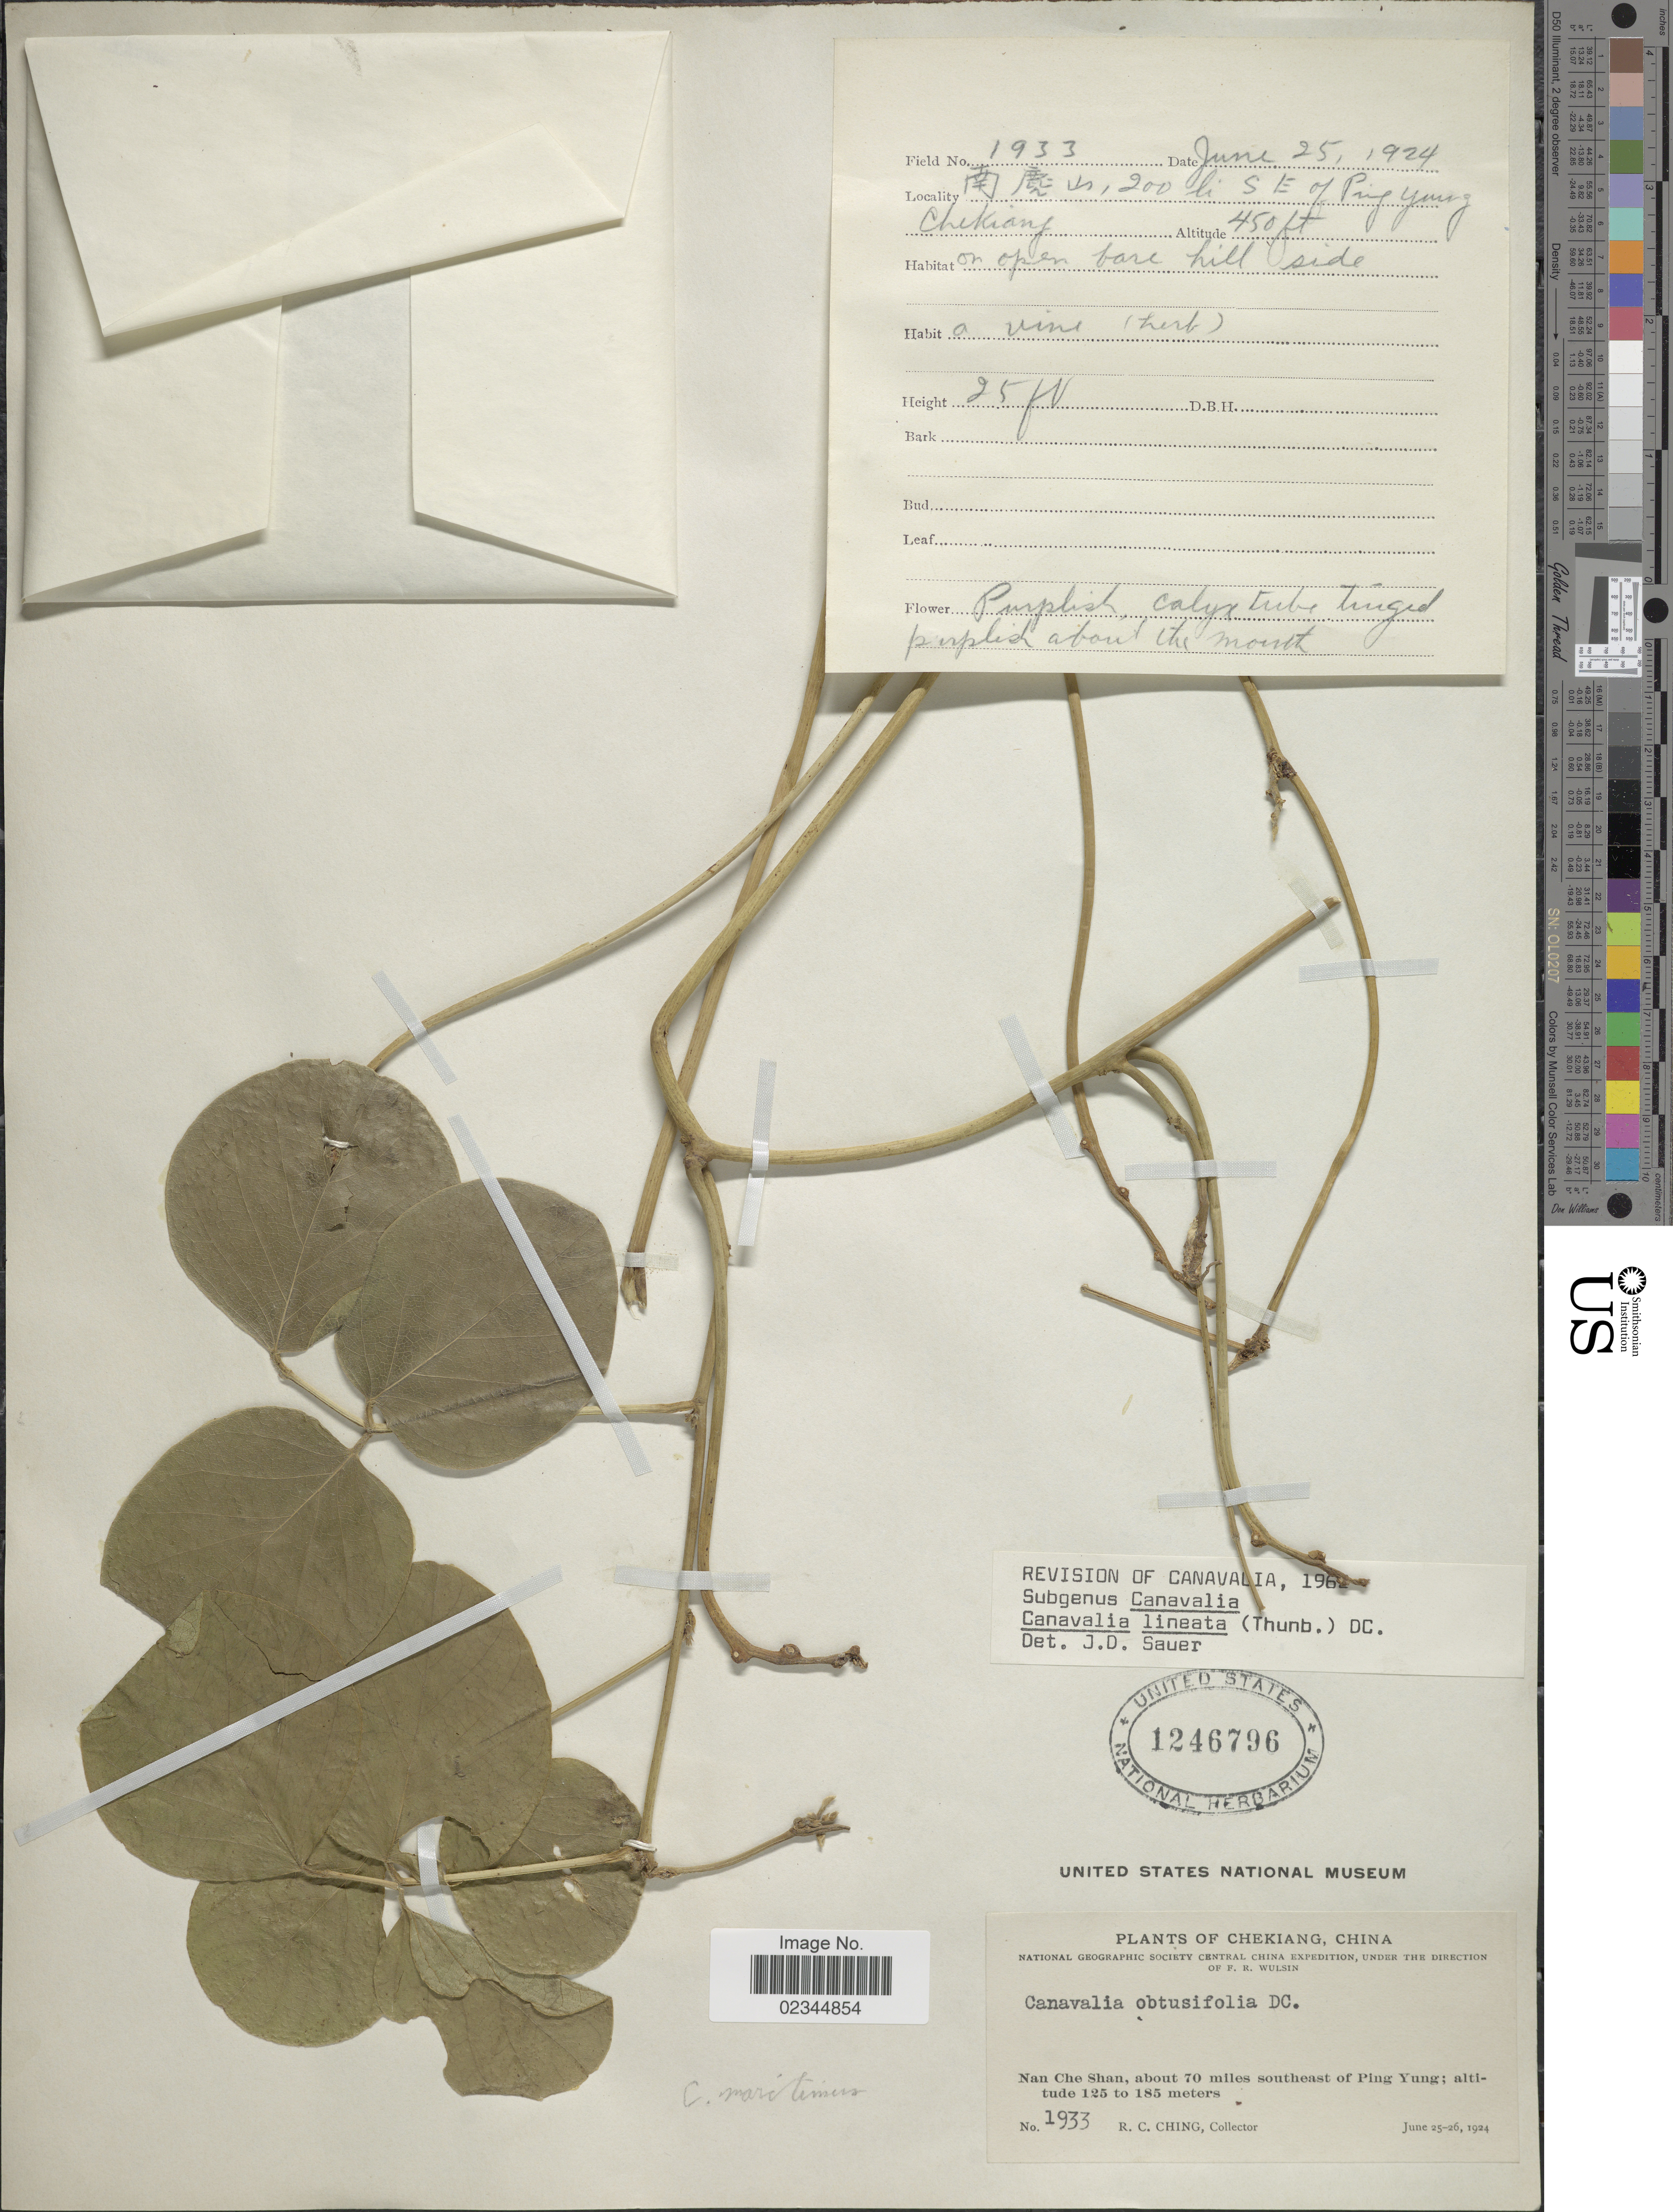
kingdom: Plantae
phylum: Tracheophyta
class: Magnoliopsida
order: Fabales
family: Fabaceae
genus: Canavalia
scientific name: Canavalia lineata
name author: (Thunb.) DC.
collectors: R. C. Ching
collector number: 1933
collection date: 1924-06-25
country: China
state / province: Zhejiang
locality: Chekiang, Nan Che Shan, about 70 miles southeast of Ping Yung, 200 li SE of Ping Yung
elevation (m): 137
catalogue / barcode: US 1246796